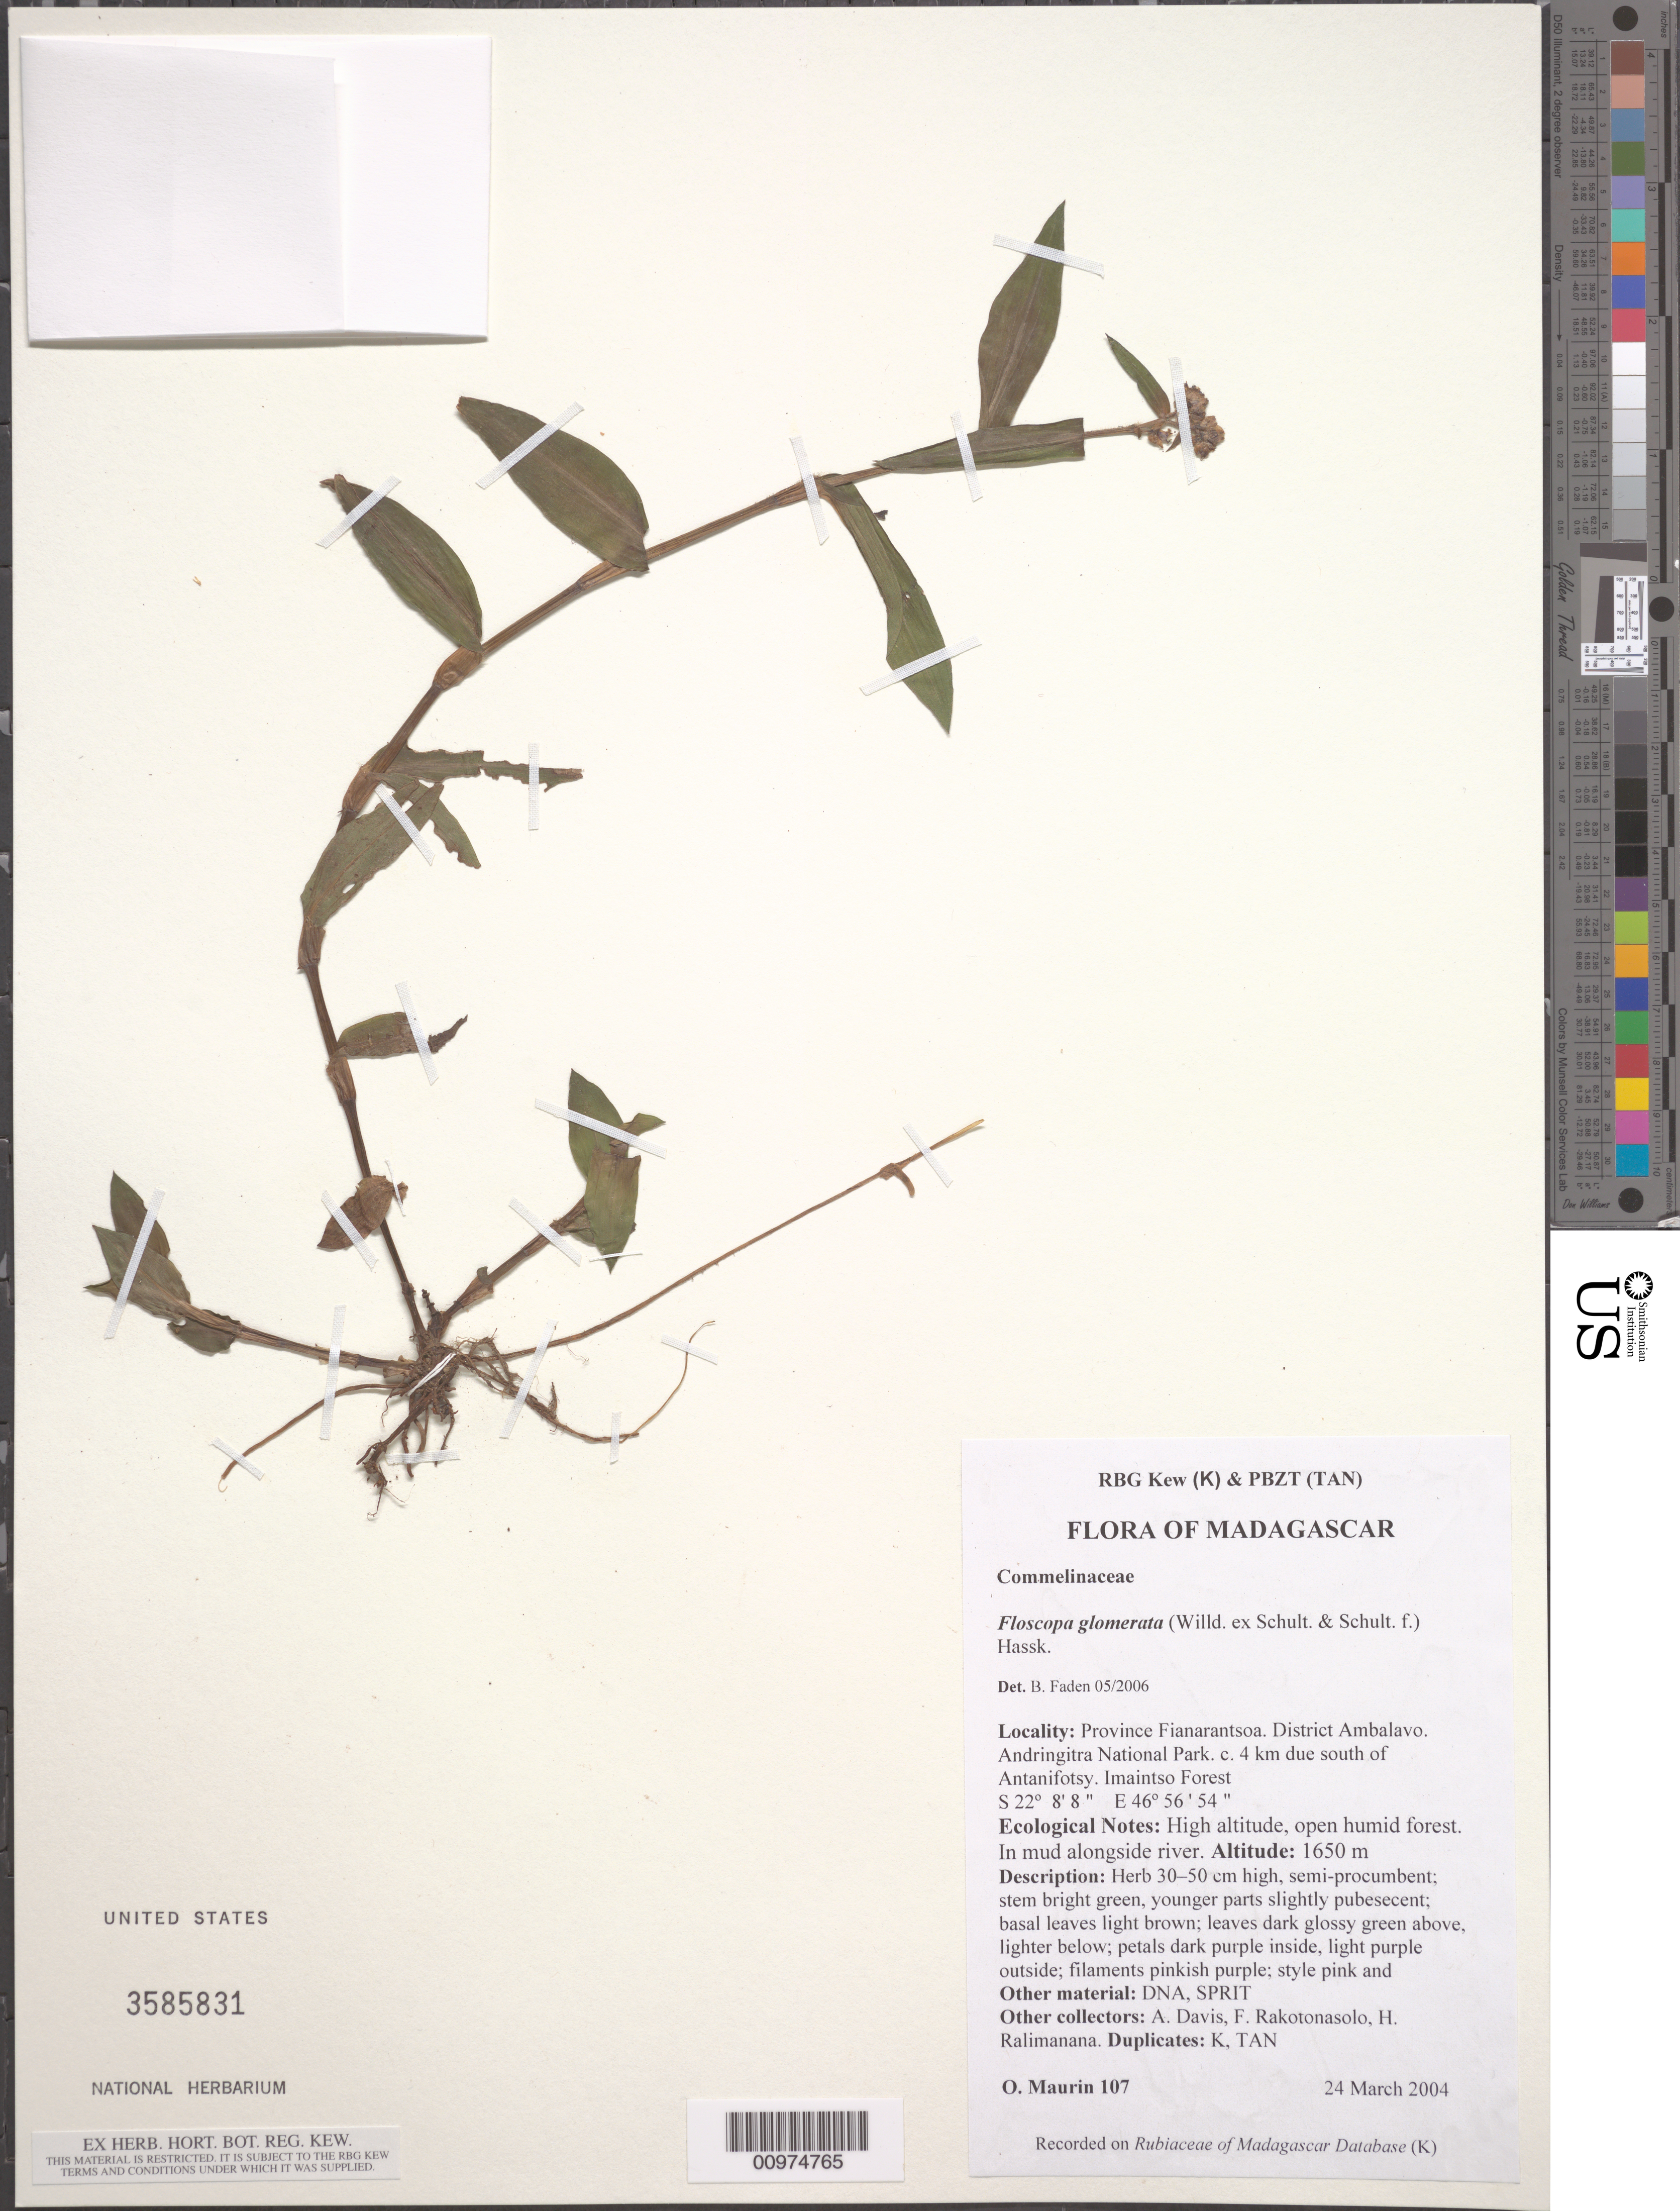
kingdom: Plantae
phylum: Tracheophyta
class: Liliopsida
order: Commelinales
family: Commelinaceae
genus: Floscopa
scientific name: Floscopa glomerata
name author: (Willd. ex Schult. & Schult. f.) Hassk.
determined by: Faden, Robert B., (US), Smithsonian Institution - National Museum of Natural History (UNITED STATES)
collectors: O. Maurin et al.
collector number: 107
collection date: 2004-03-24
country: Madagascar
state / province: Haute Matsiatra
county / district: Ambalavo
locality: Andringitra National Park. c. 4 km due south of Antanifotsy. Imaintso Forest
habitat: hIGH ALTITUDE, OPEN HUMID FOREST. iN MUD ALONGSIDE RIVER.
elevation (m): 1650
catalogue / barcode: US 3585831